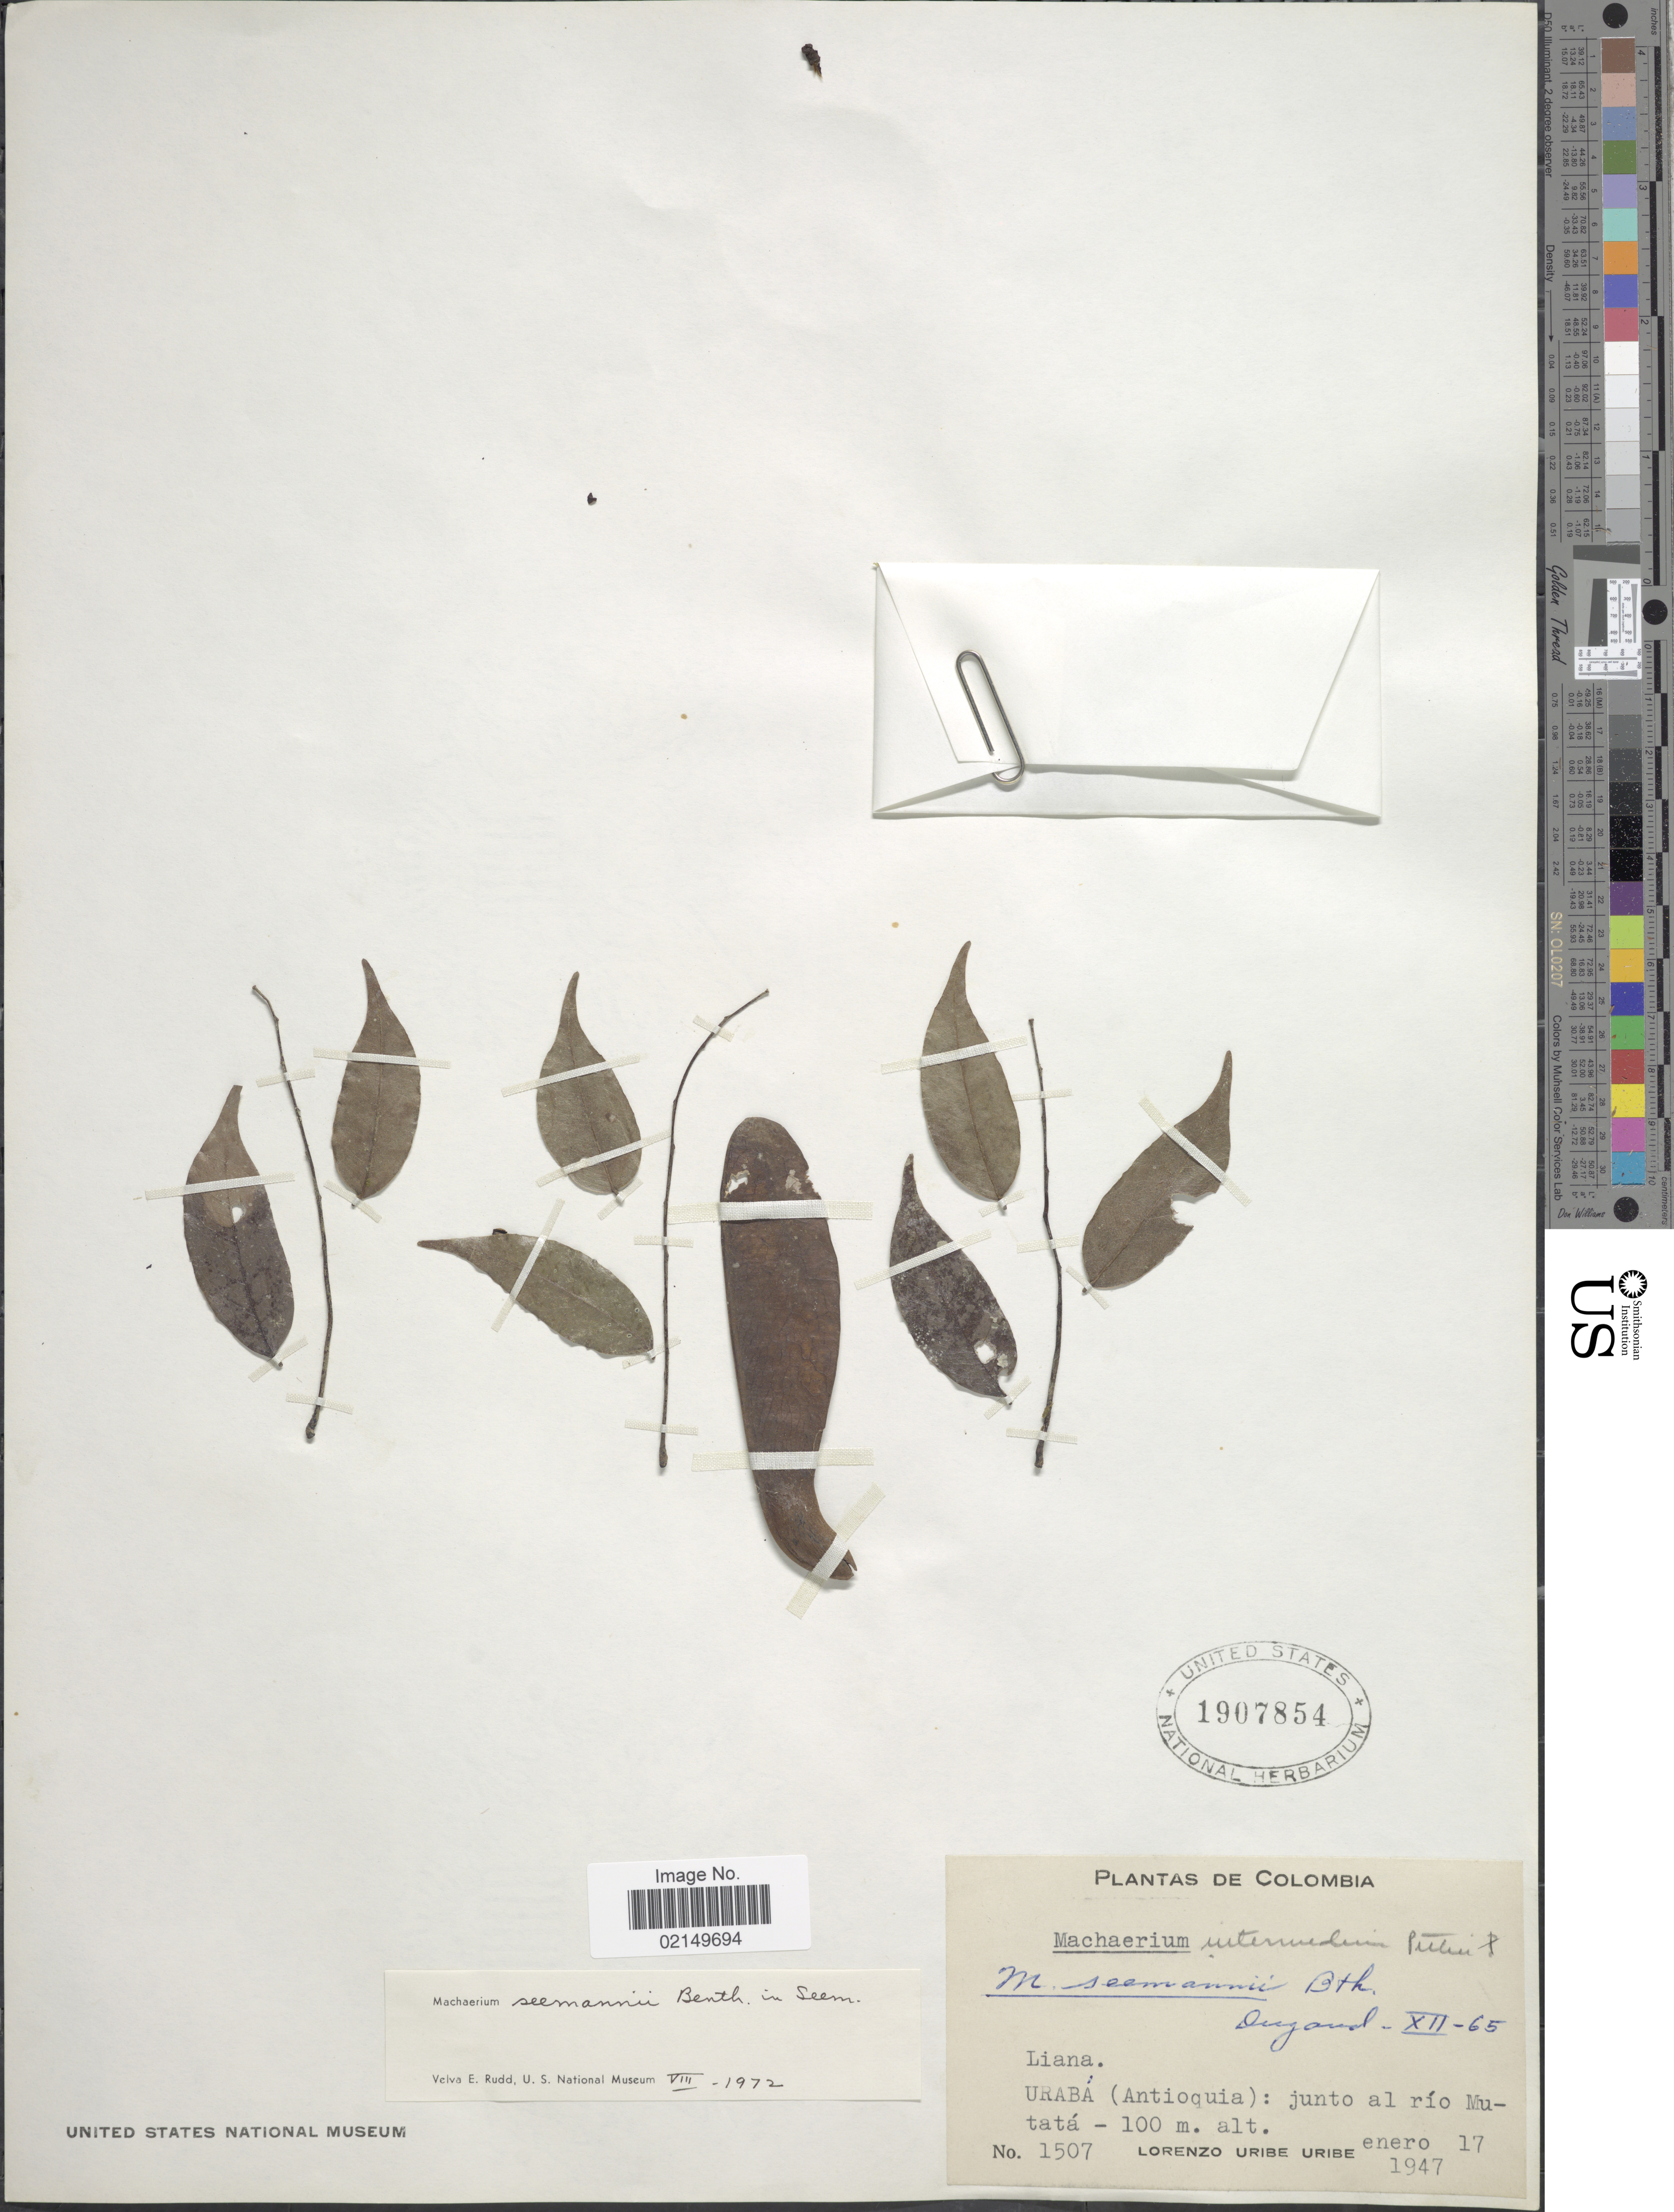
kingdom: Plantae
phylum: Tracheophyta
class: Magnoliopsida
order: Fabales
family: Fabaceae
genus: Machaerium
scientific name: Machaerium seemanni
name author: Benth. in Seem.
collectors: L. Uribe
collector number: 1507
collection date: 1947-01-17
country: Colombia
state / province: Antioquia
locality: Uraba (Antioquia): junto al rio Mutata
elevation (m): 100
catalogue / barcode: US 1907854